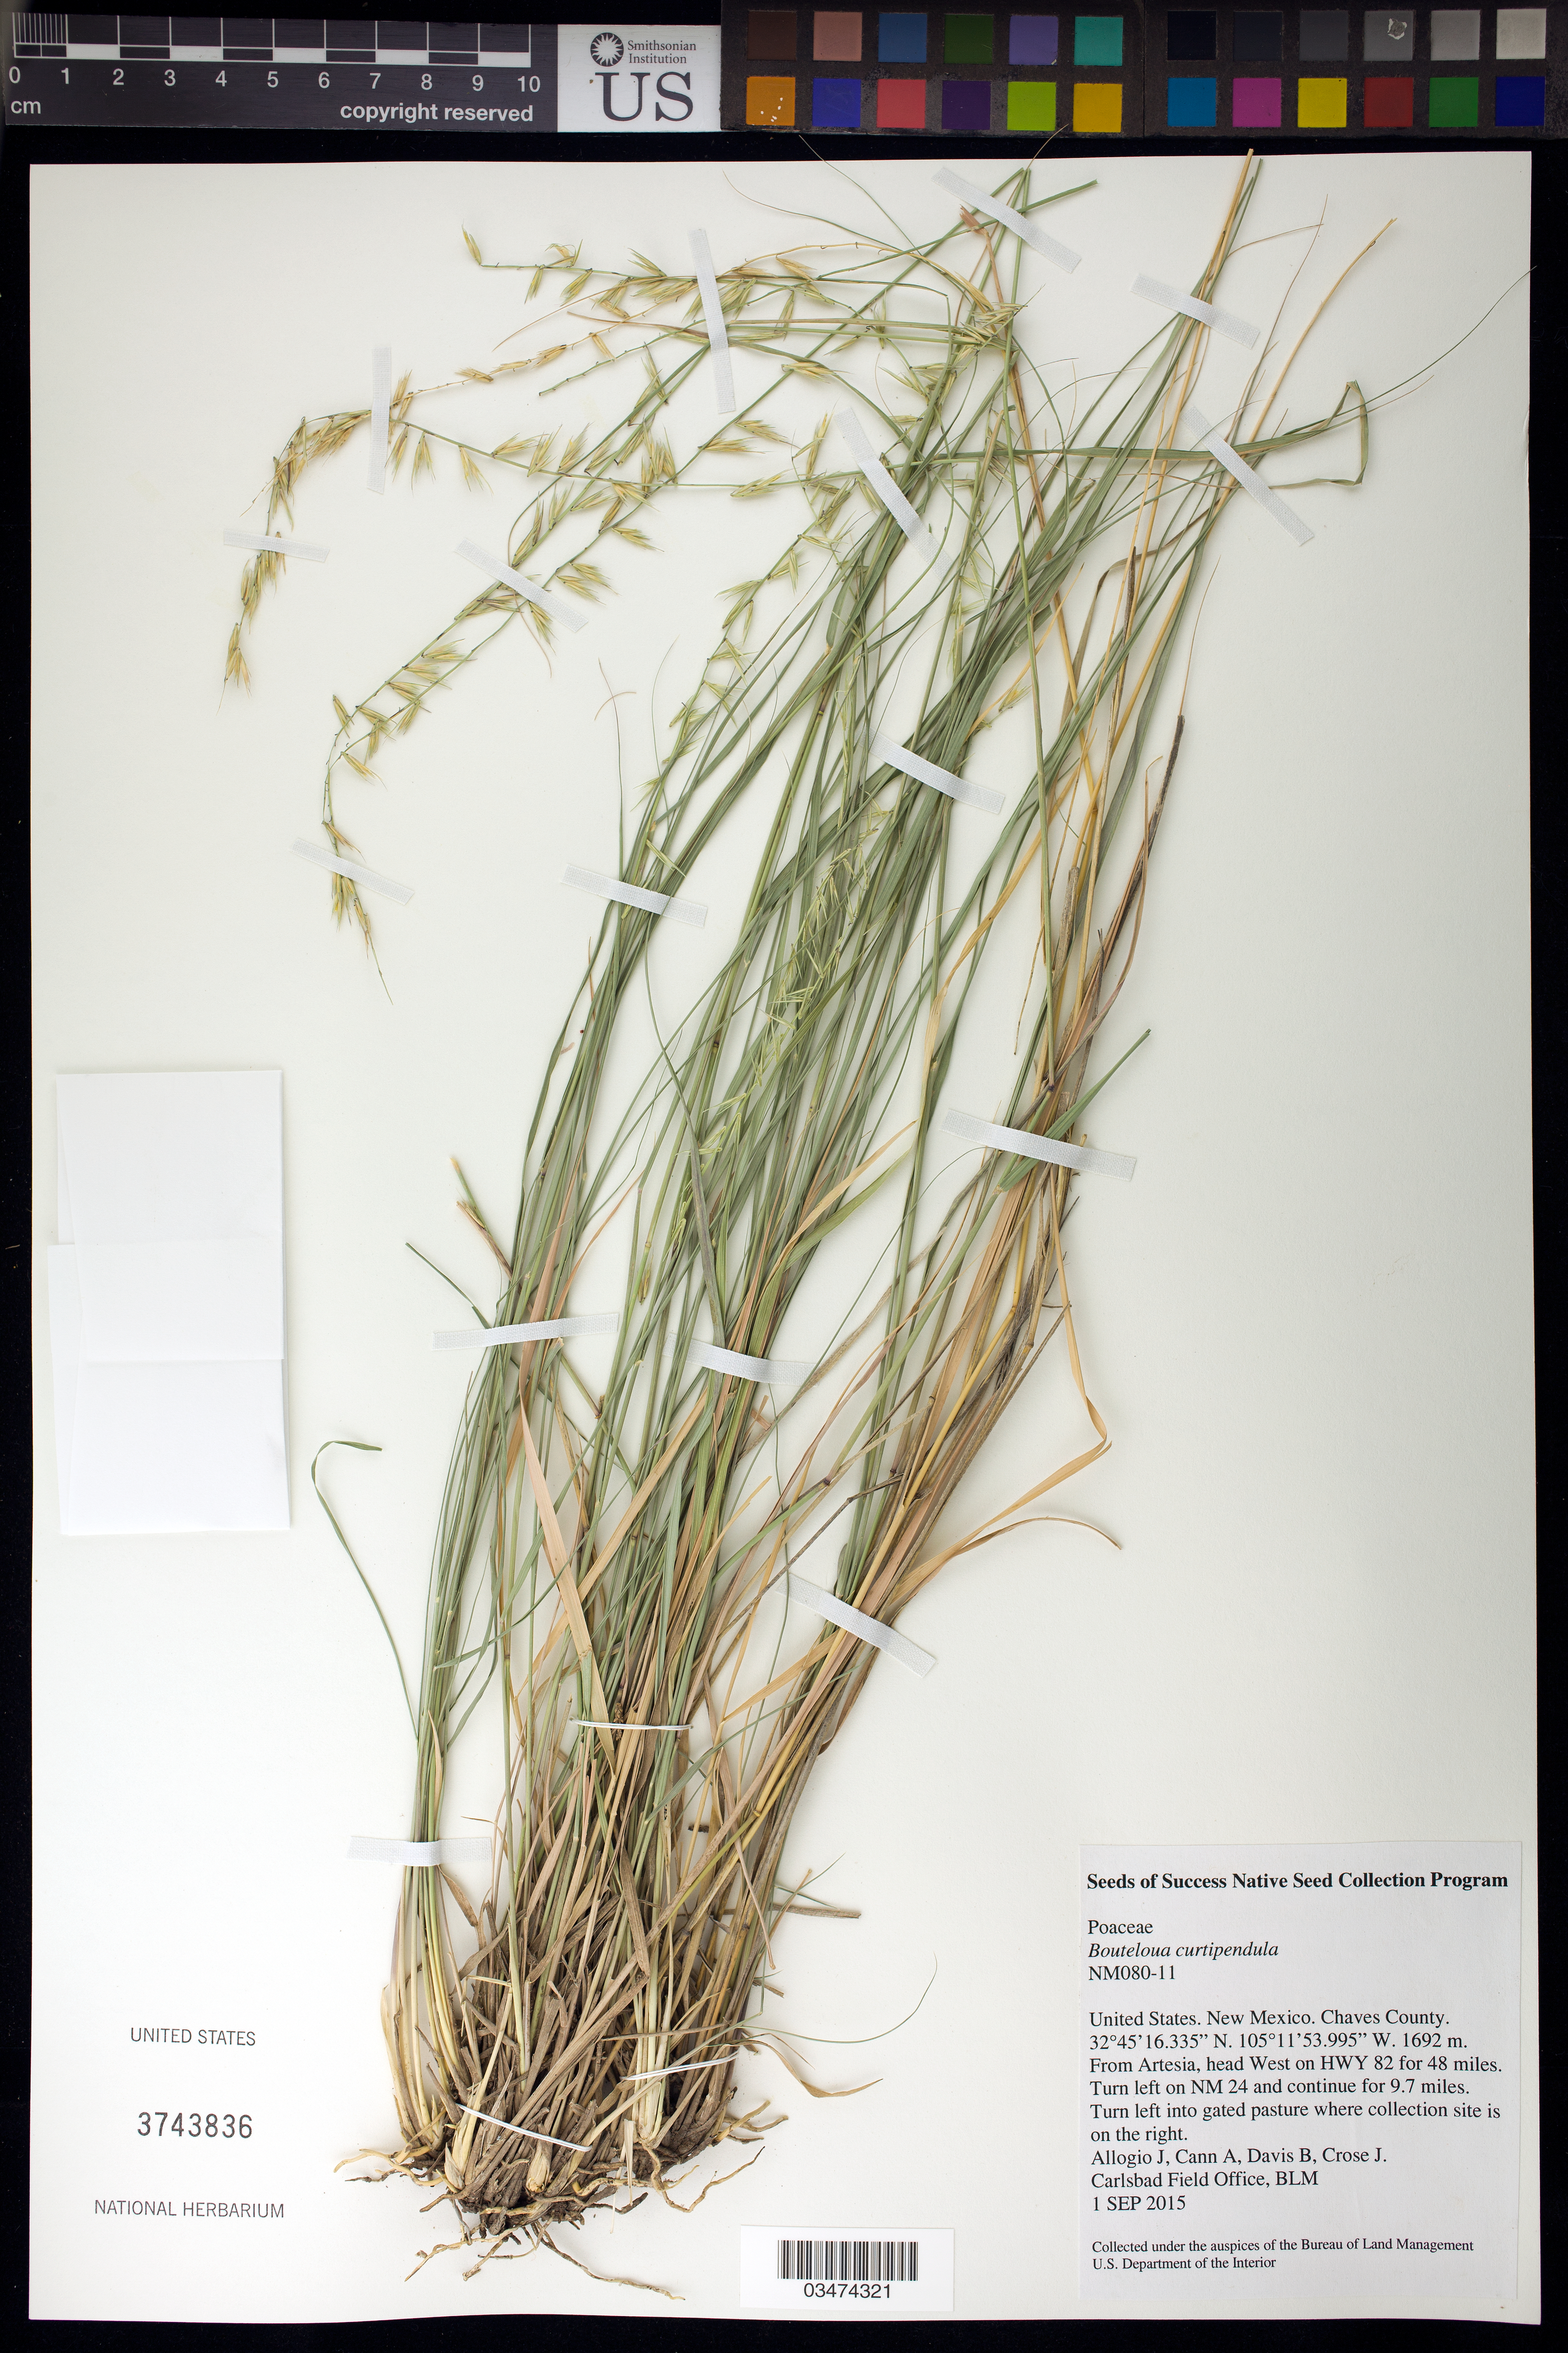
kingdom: Plantae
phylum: Tracheophyta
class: Liliopsida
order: Poales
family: Poaceae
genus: Bouteloua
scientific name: Bouteloua curtipendula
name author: (Michx.) Torr.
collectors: J. Allogio, A. Cann, B. Davis & J. Crose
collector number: NM080-11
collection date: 2015-09-01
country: United States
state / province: New Mexico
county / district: Chaves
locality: From Artesia head Won Hwy 82 for 48 miles, turn left on NM 24 for 9.7 miles.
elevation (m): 1692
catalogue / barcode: US 3743836